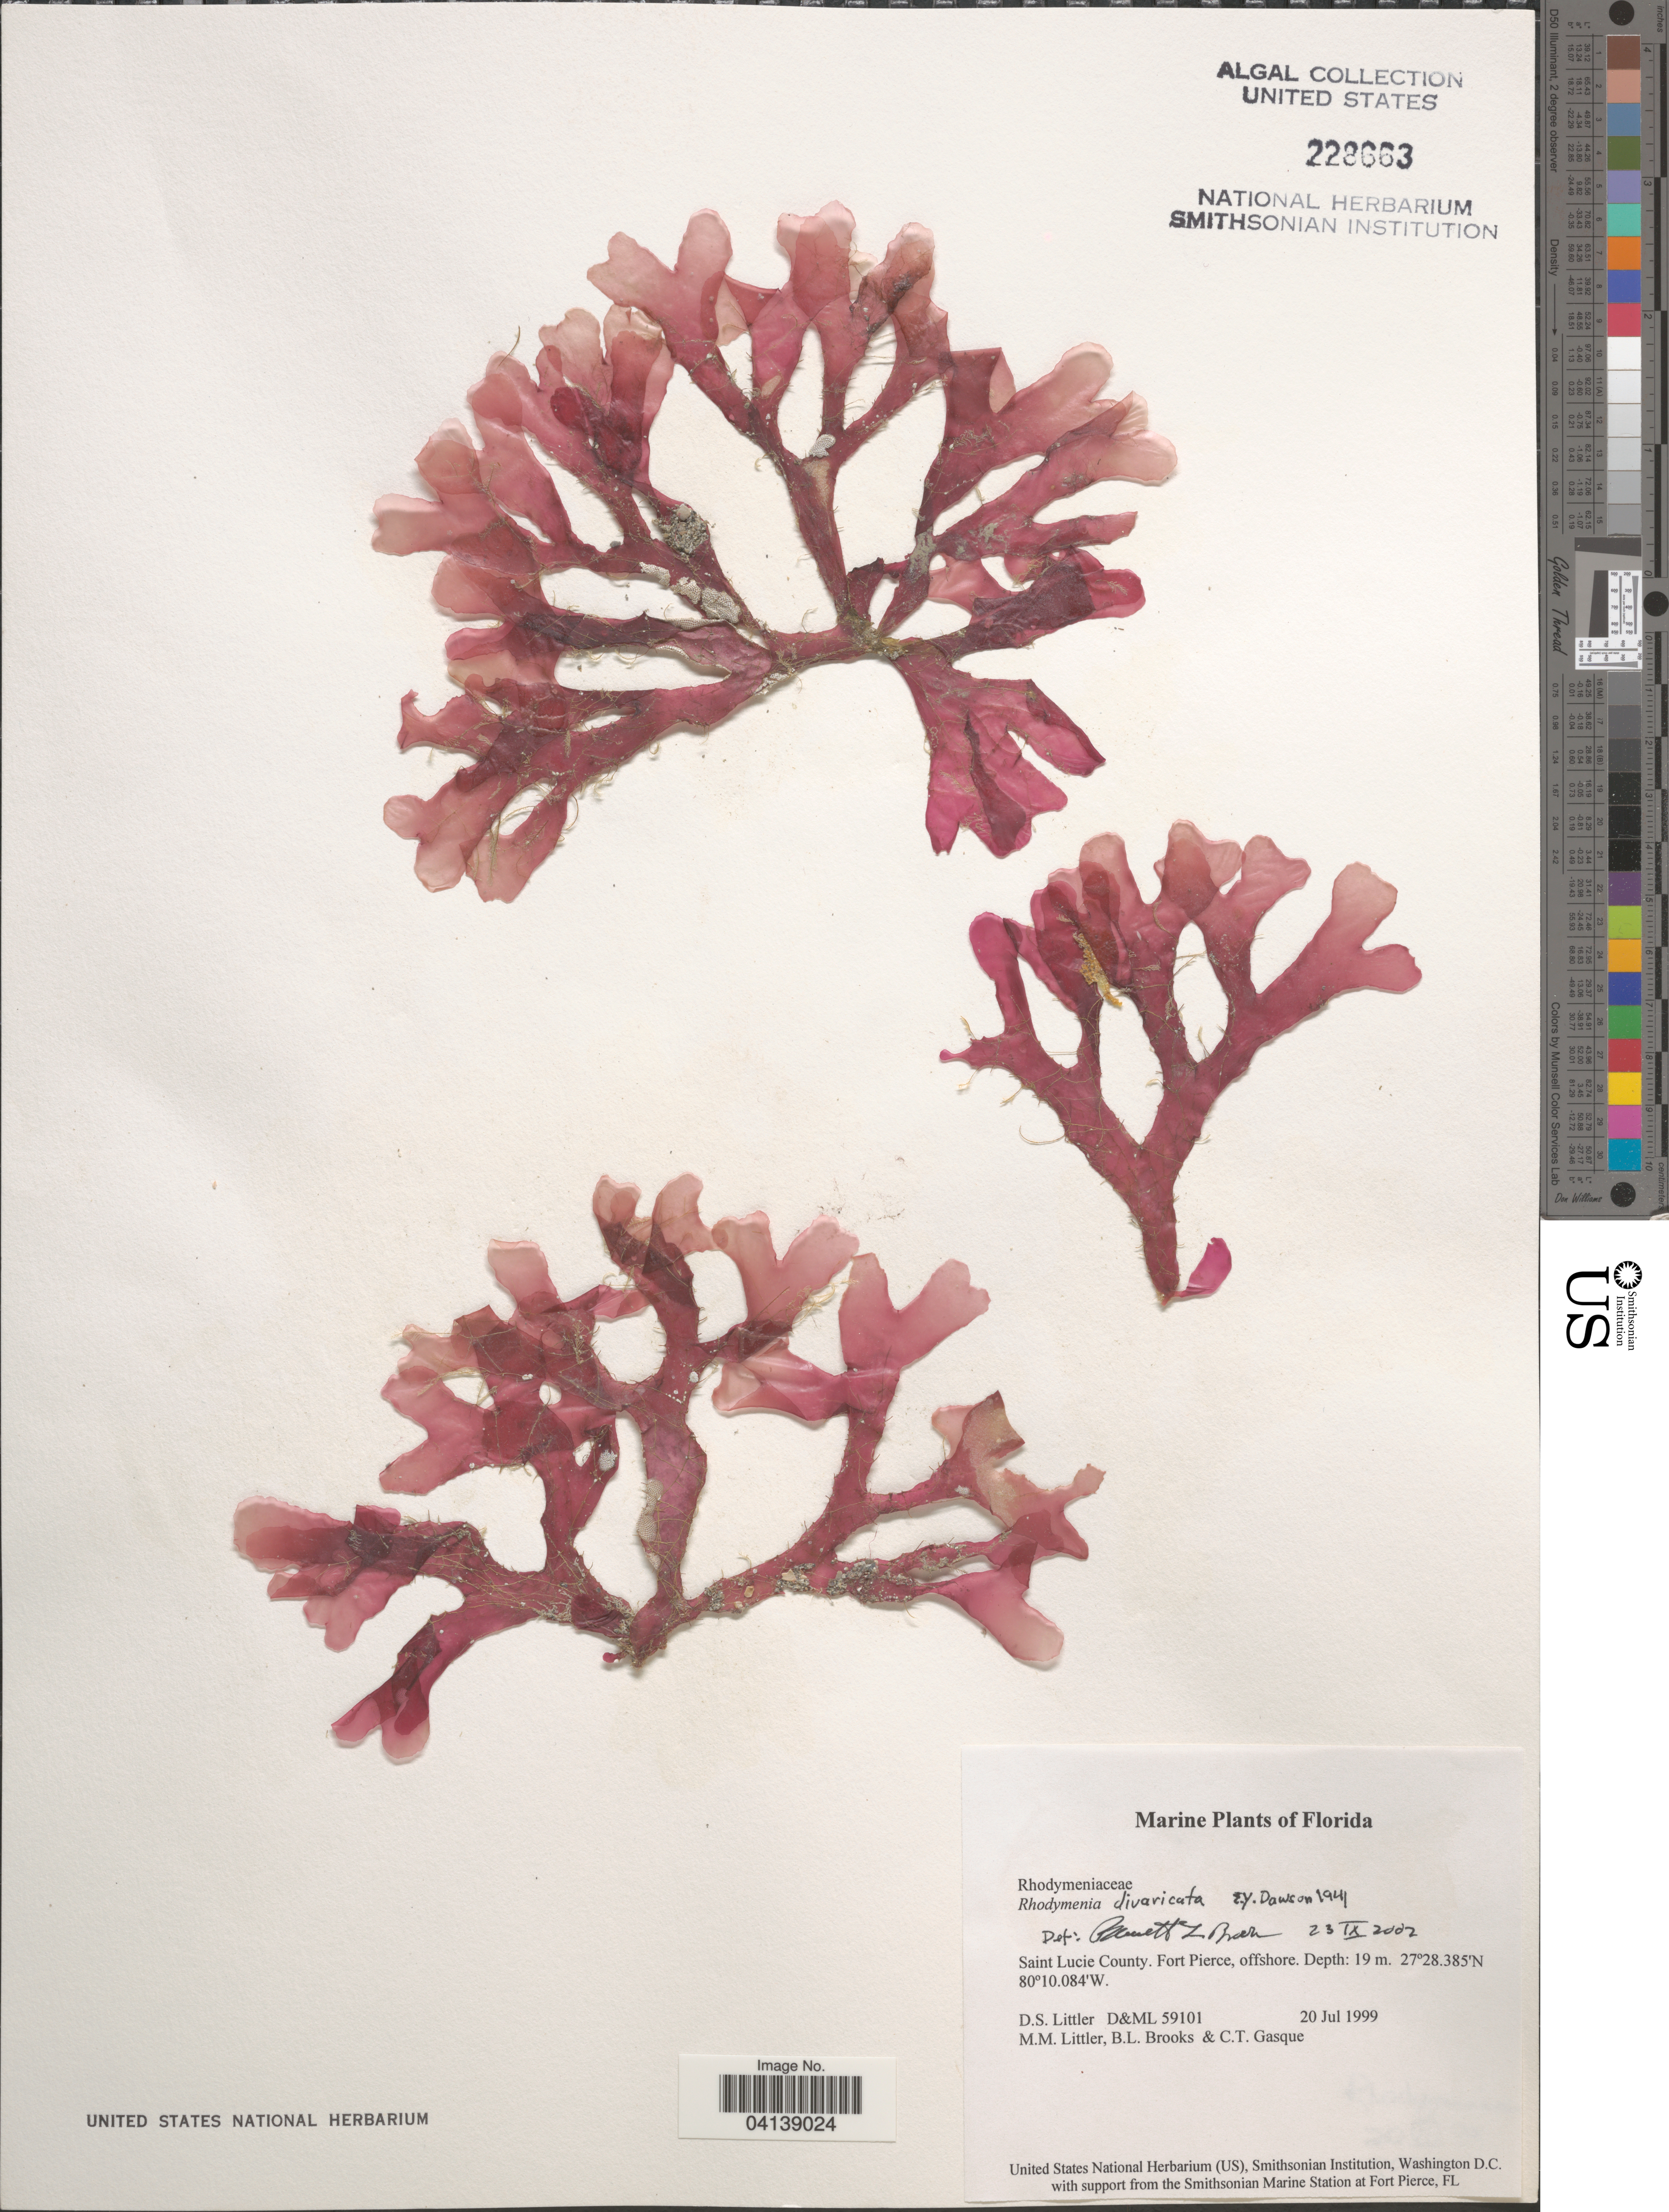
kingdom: Plantae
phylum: Rhodophyta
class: Florideophyceae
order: Rhodymeniales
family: Rhodymeniaceae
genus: Rhodymenia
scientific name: Rhodymenia divaricata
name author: E.Y. Dawson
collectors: D. S. Littler, B. Brooks & C. Gasque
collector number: D&ML 59101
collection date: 1999-07-20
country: United States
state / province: Florida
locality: Saint Lucie County. Fort Pierce, offshore.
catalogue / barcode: US 228663